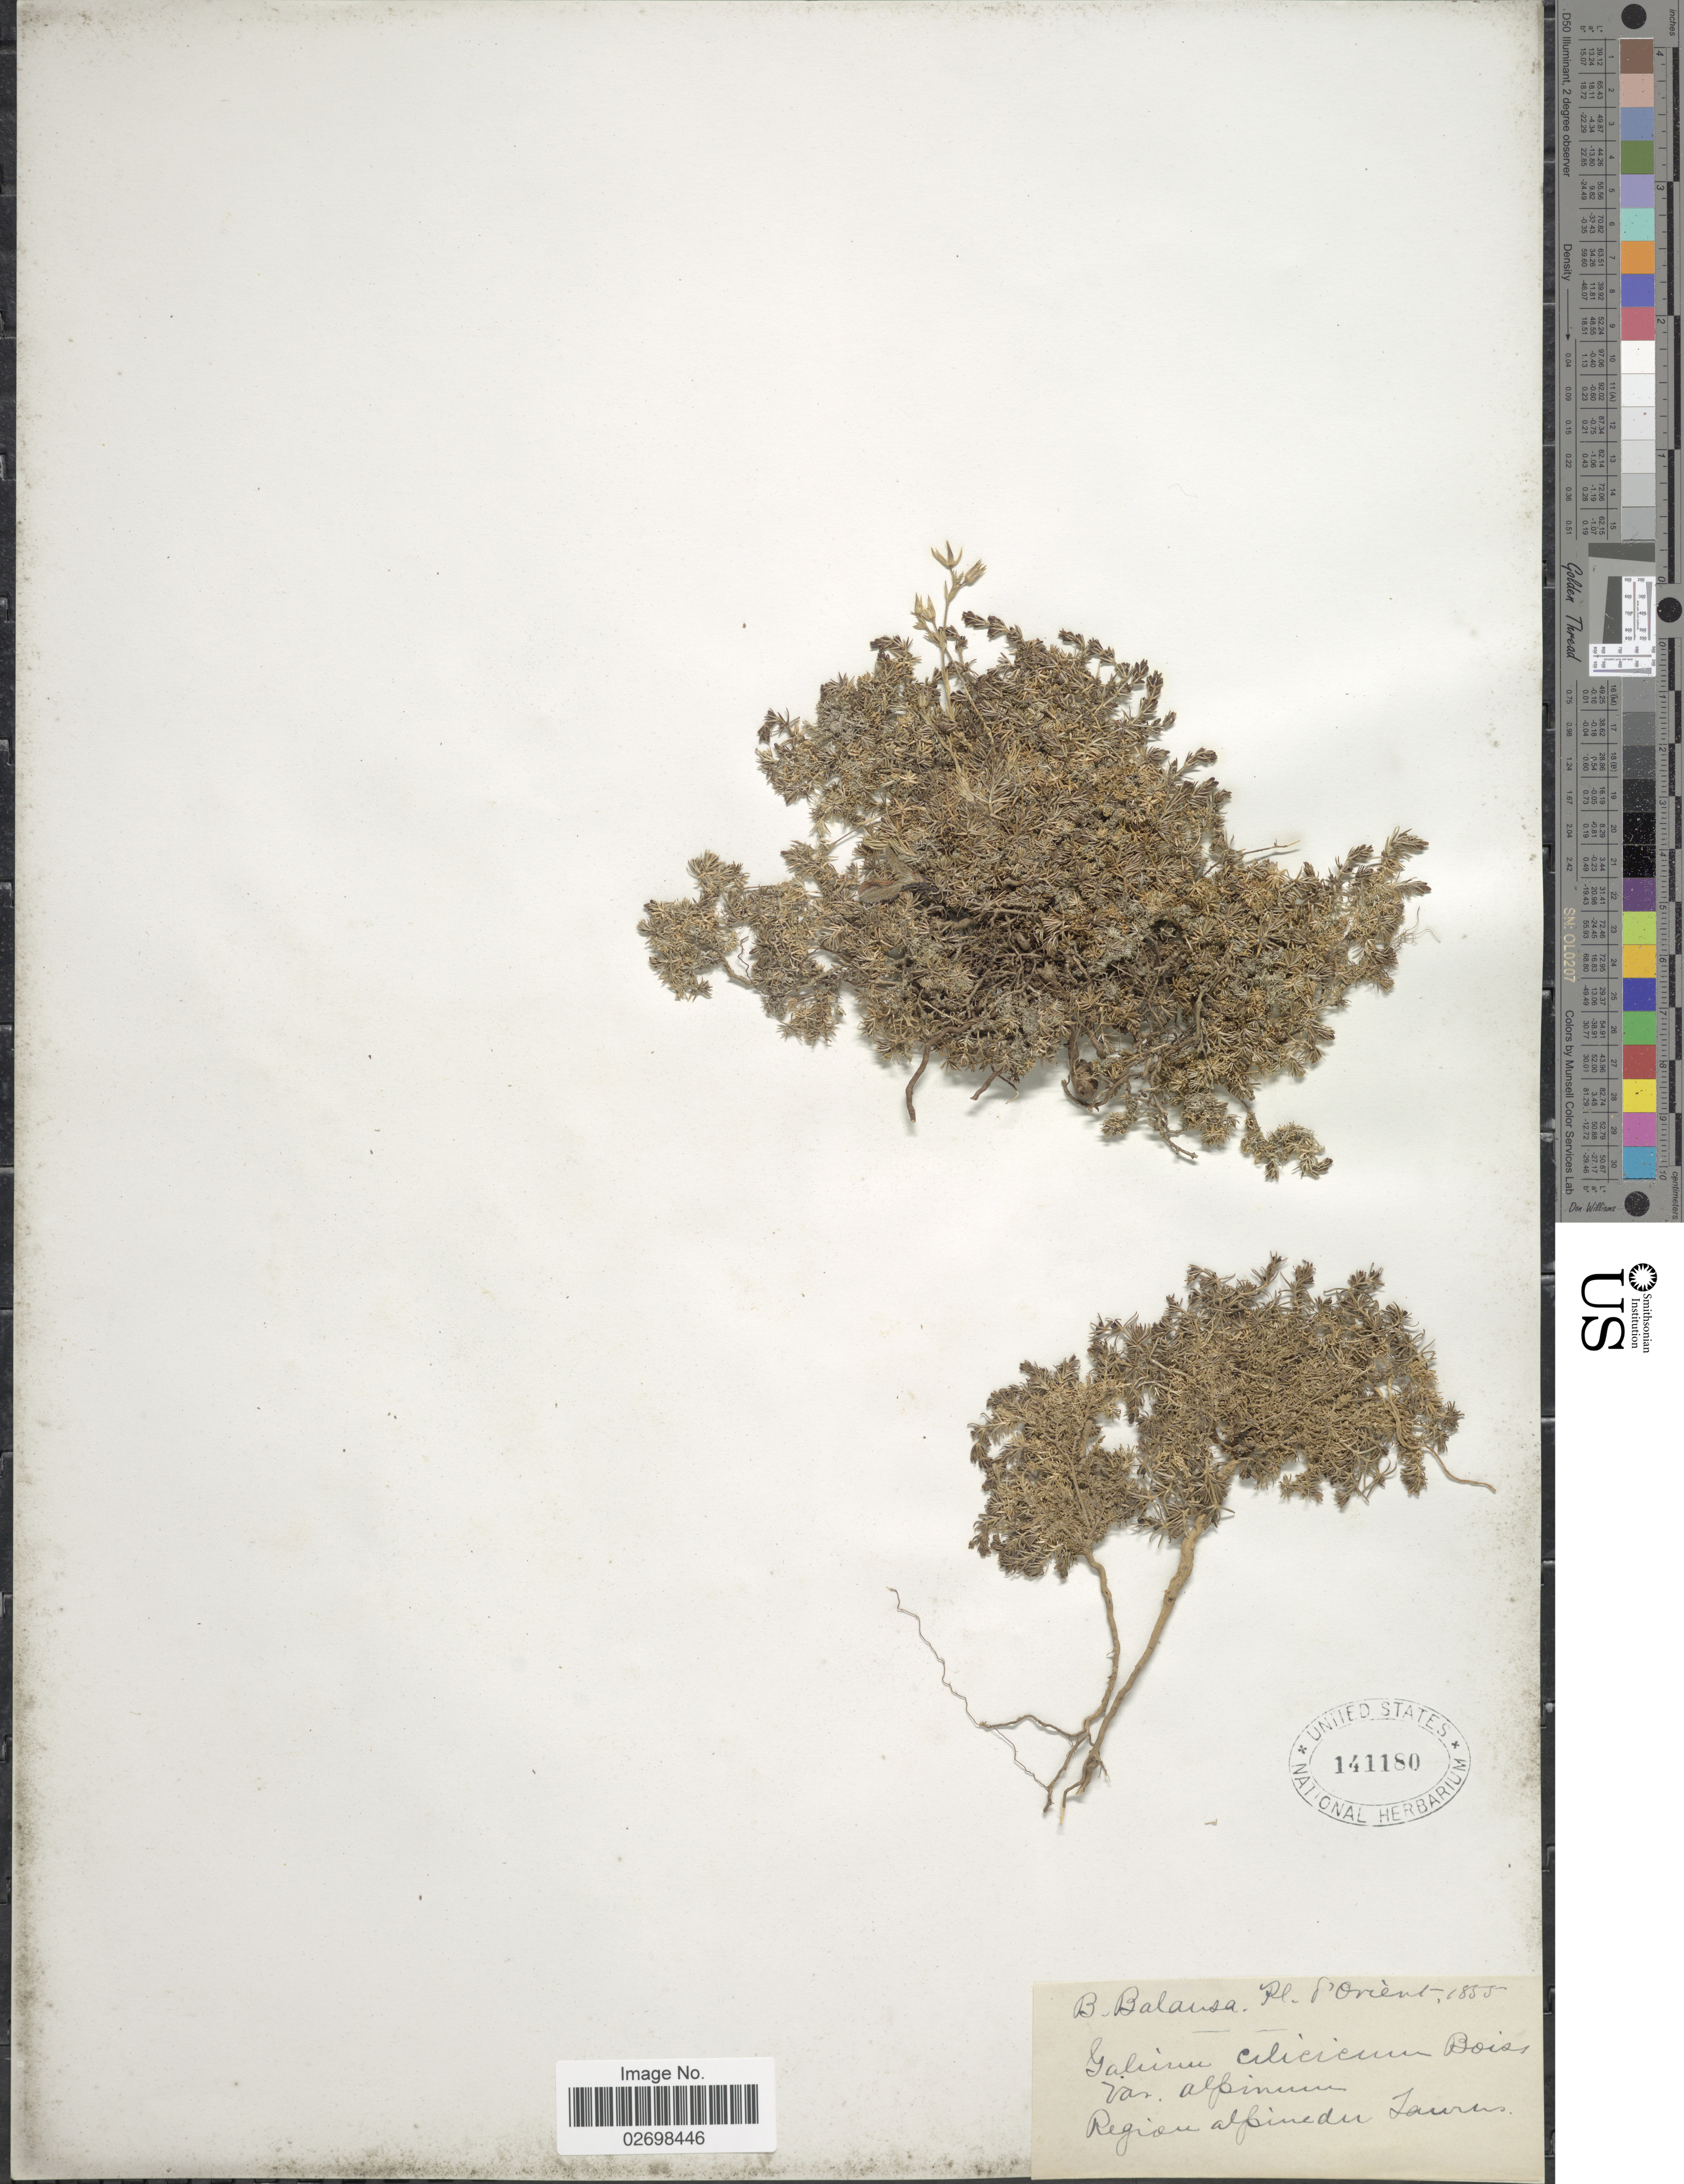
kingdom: Plantae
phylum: Tracheophyta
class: Magnoliopsida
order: Gentianales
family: Rubiaceae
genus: Galium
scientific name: Galium cilicicum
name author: Boiss.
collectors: B. Balansa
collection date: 1855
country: Turkey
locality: D'Orient, Region alpinedu Taurus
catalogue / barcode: US 141180